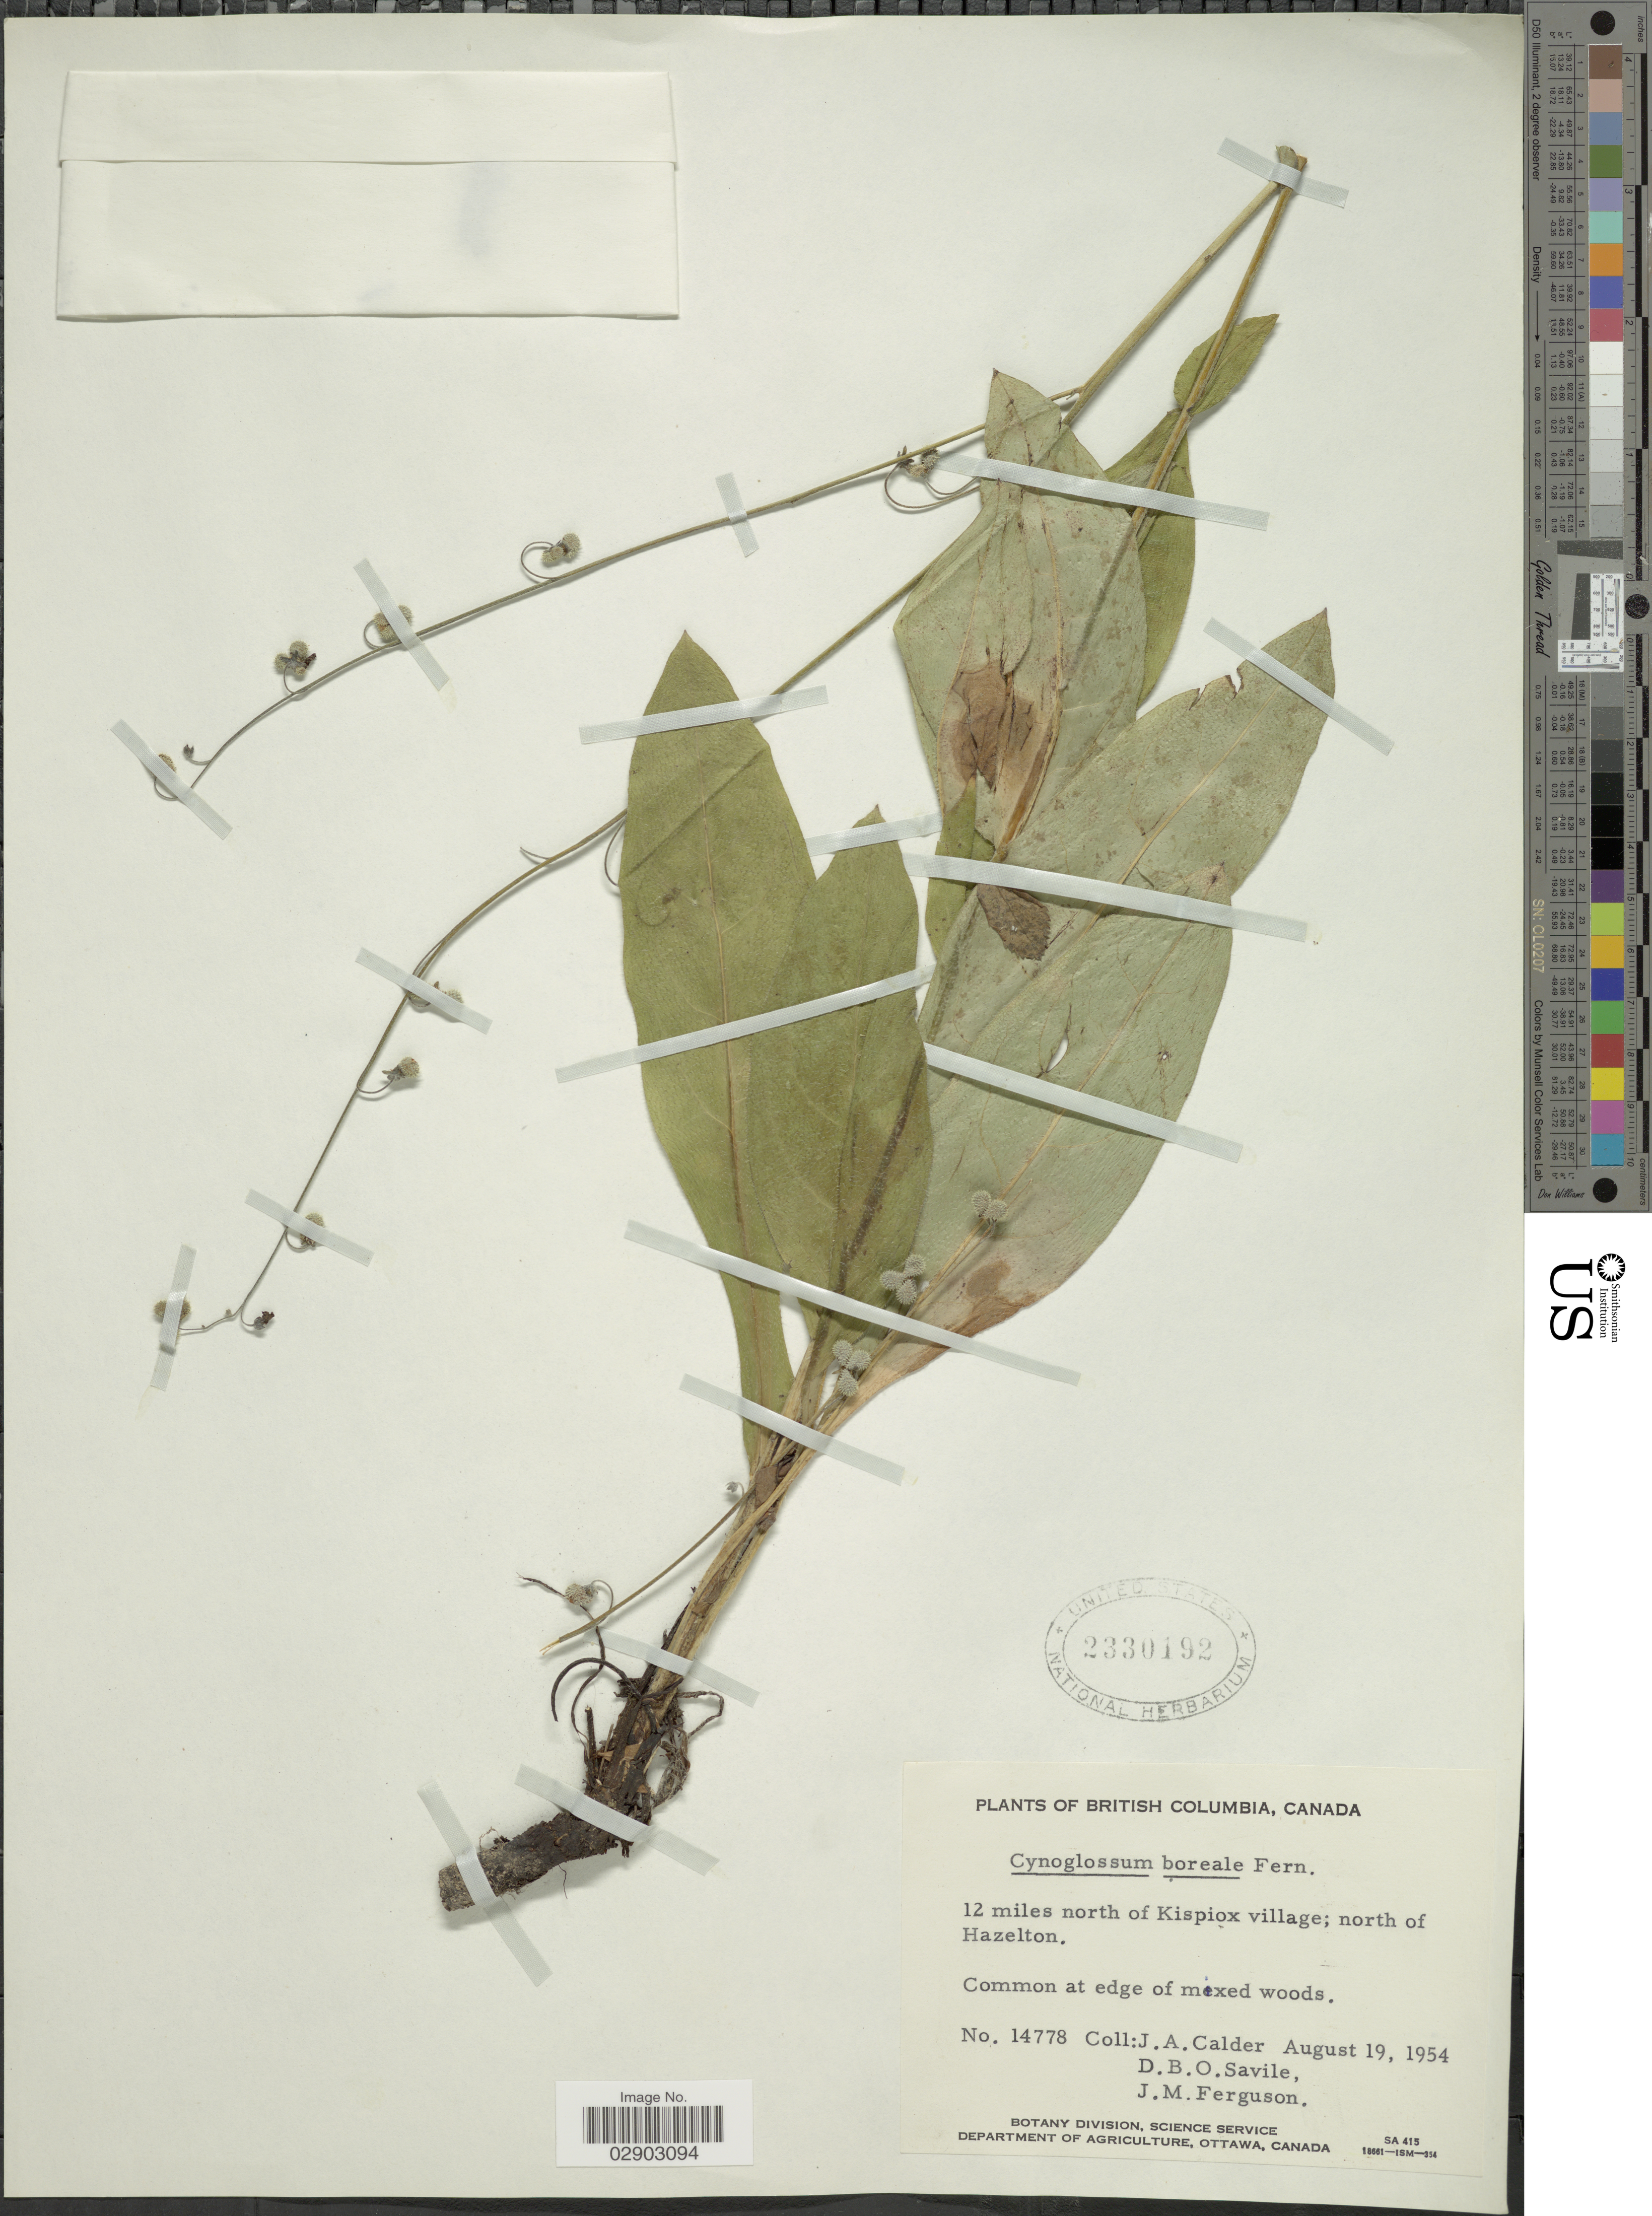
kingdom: Plantae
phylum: Tracheophyta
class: Magnoliopsida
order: Boraginales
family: Boraginaceae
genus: Cynoglossum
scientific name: Cynoglossum boreale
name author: Fernald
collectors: J. A. Calder, D. Savile & J. M. Ferguson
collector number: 14778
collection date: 1954-08-19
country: Canada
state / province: British Columbia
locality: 12 miles north of Kispiox village; north of Hazelton.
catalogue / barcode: US 2330192